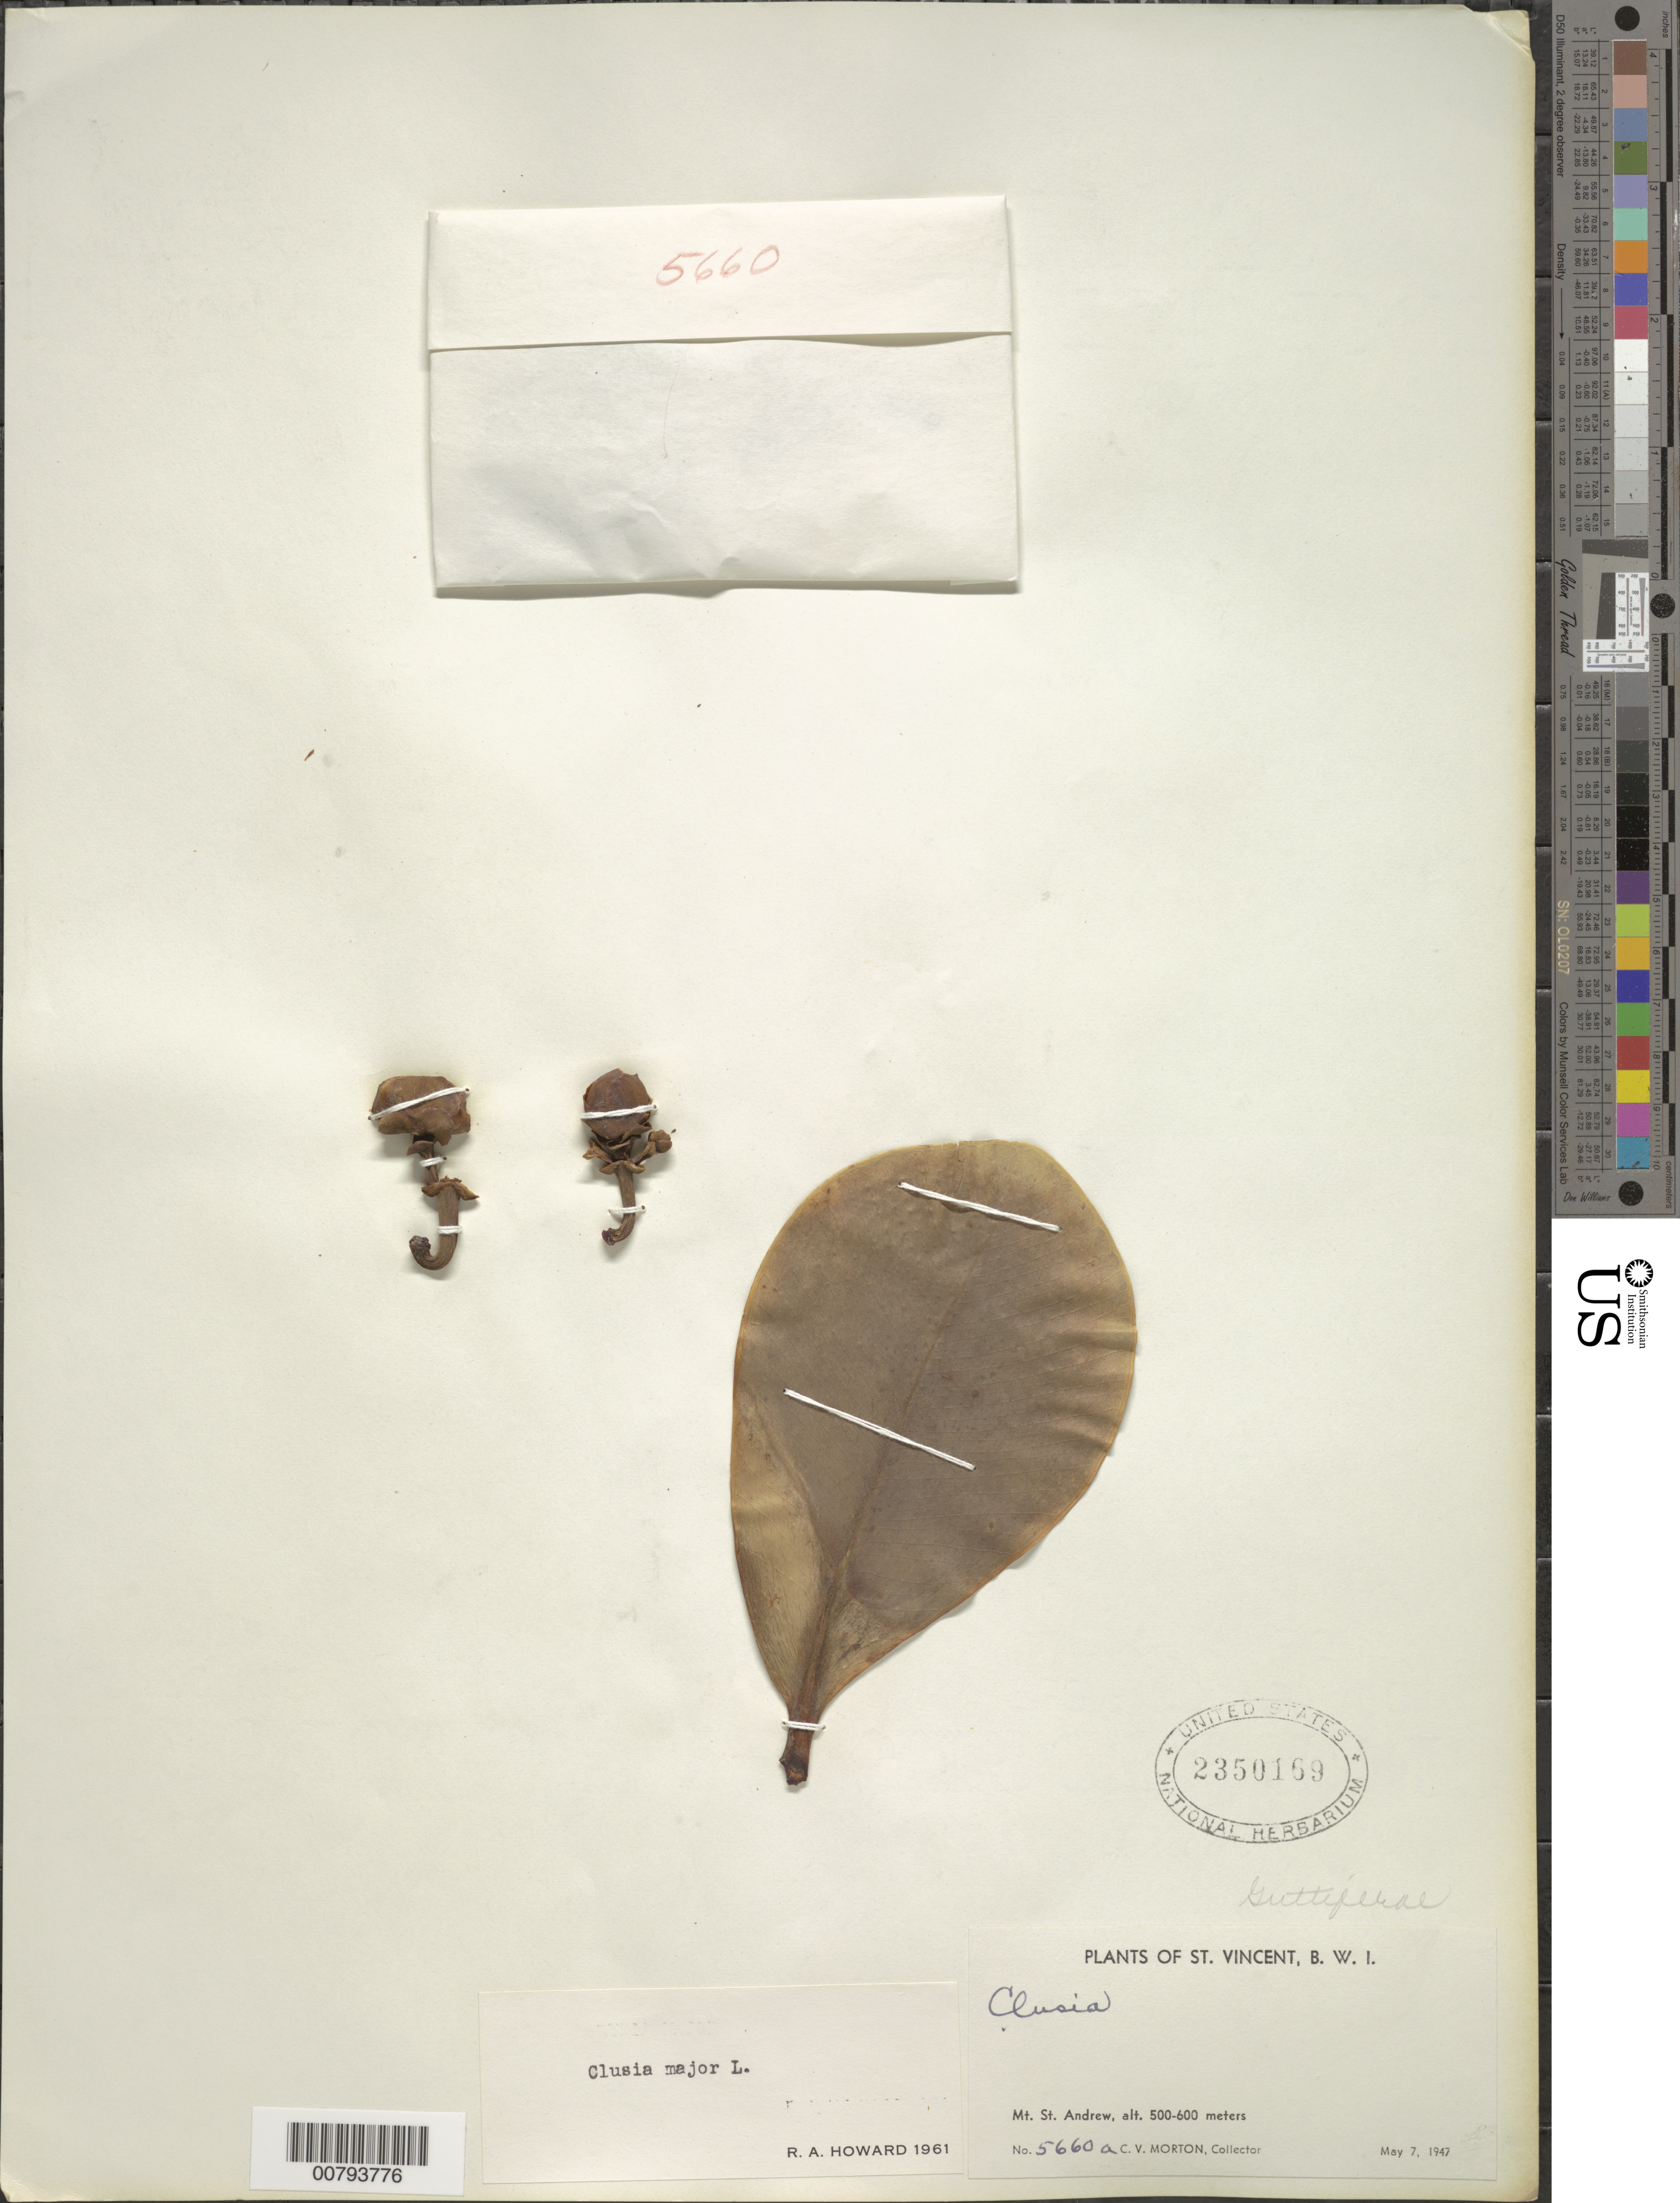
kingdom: Plantae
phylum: Tracheophyta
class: Magnoliopsida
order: Malpighiales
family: Clusiaceae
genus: Clusia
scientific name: Clusia major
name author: L.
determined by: Howard, R. A.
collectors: C. V. Morton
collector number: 5660a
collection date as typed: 07 May 1947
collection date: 1947-05-07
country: St. Vincent - Grenadines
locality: Mt. St. Andrew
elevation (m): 500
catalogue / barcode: US 2350169